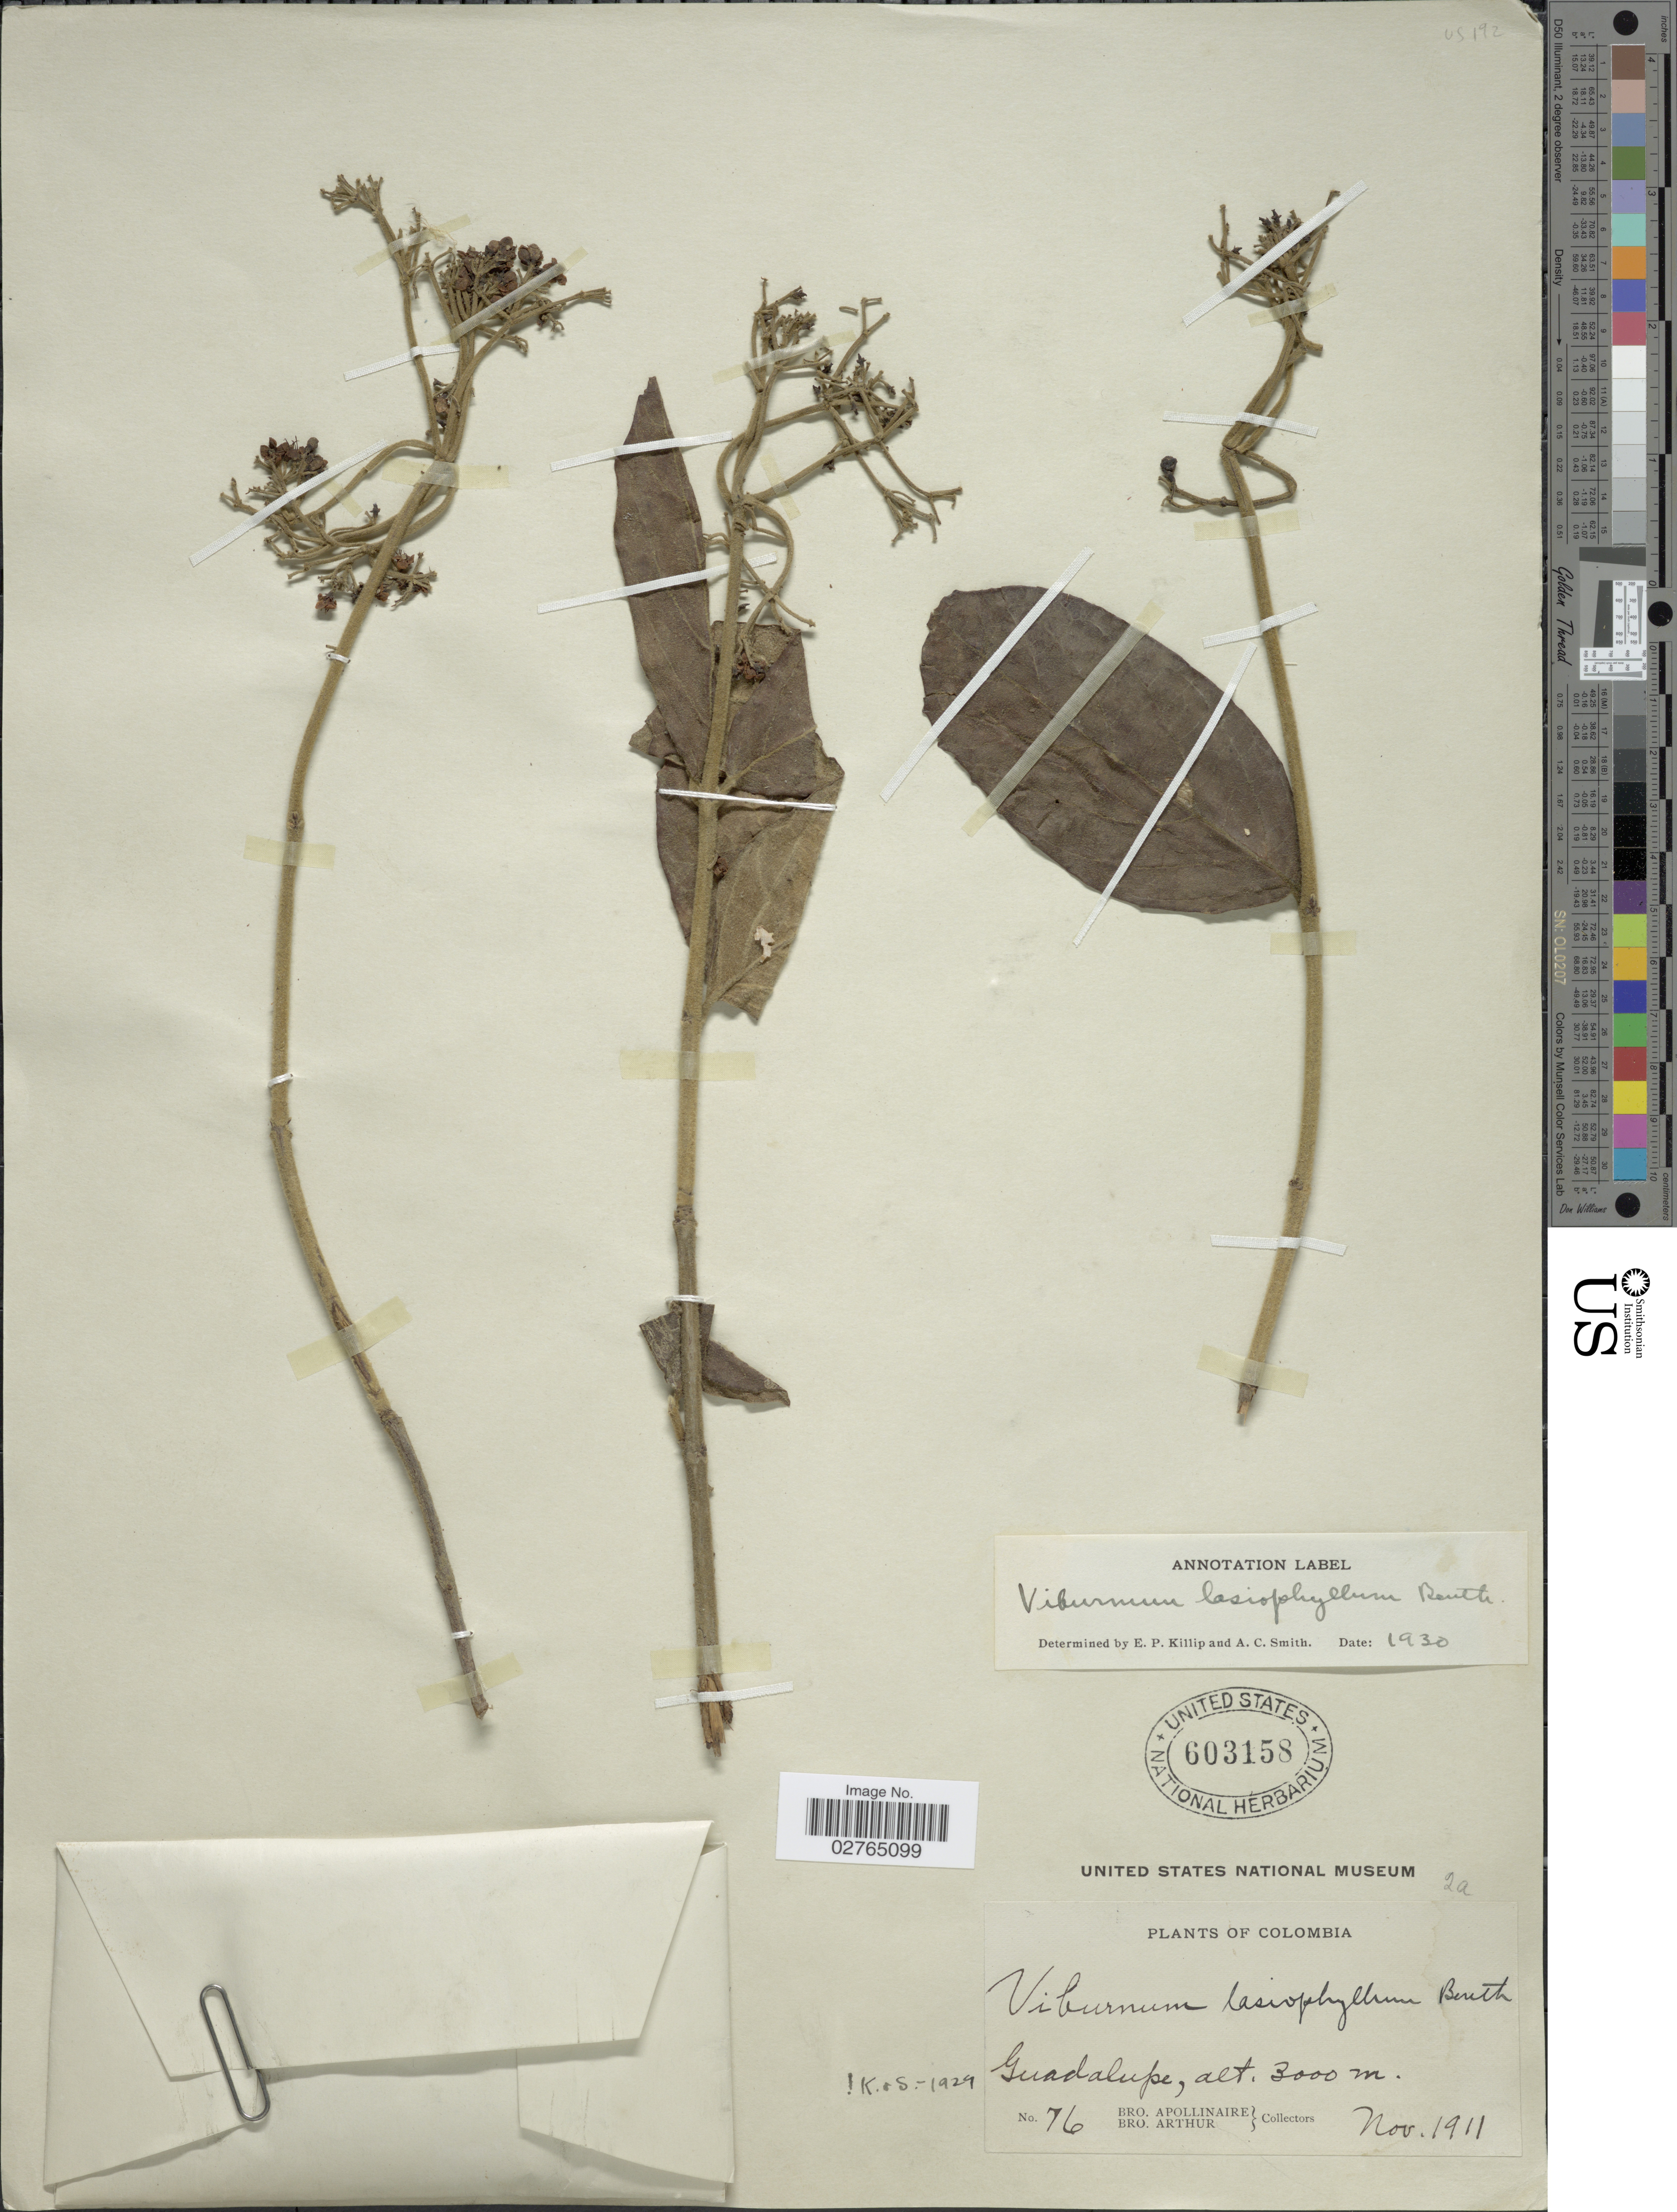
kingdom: Plantae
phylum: Tracheophyta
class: Magnoliopsida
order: Dipsacales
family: Viburnaceae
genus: Viburnum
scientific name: Viburnum lasiophyllum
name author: Benth.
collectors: Bro. Apollinaire & Bro. Arthur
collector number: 76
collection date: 1911-11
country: Colombia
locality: Guadalupe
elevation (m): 3000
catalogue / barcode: US 603158